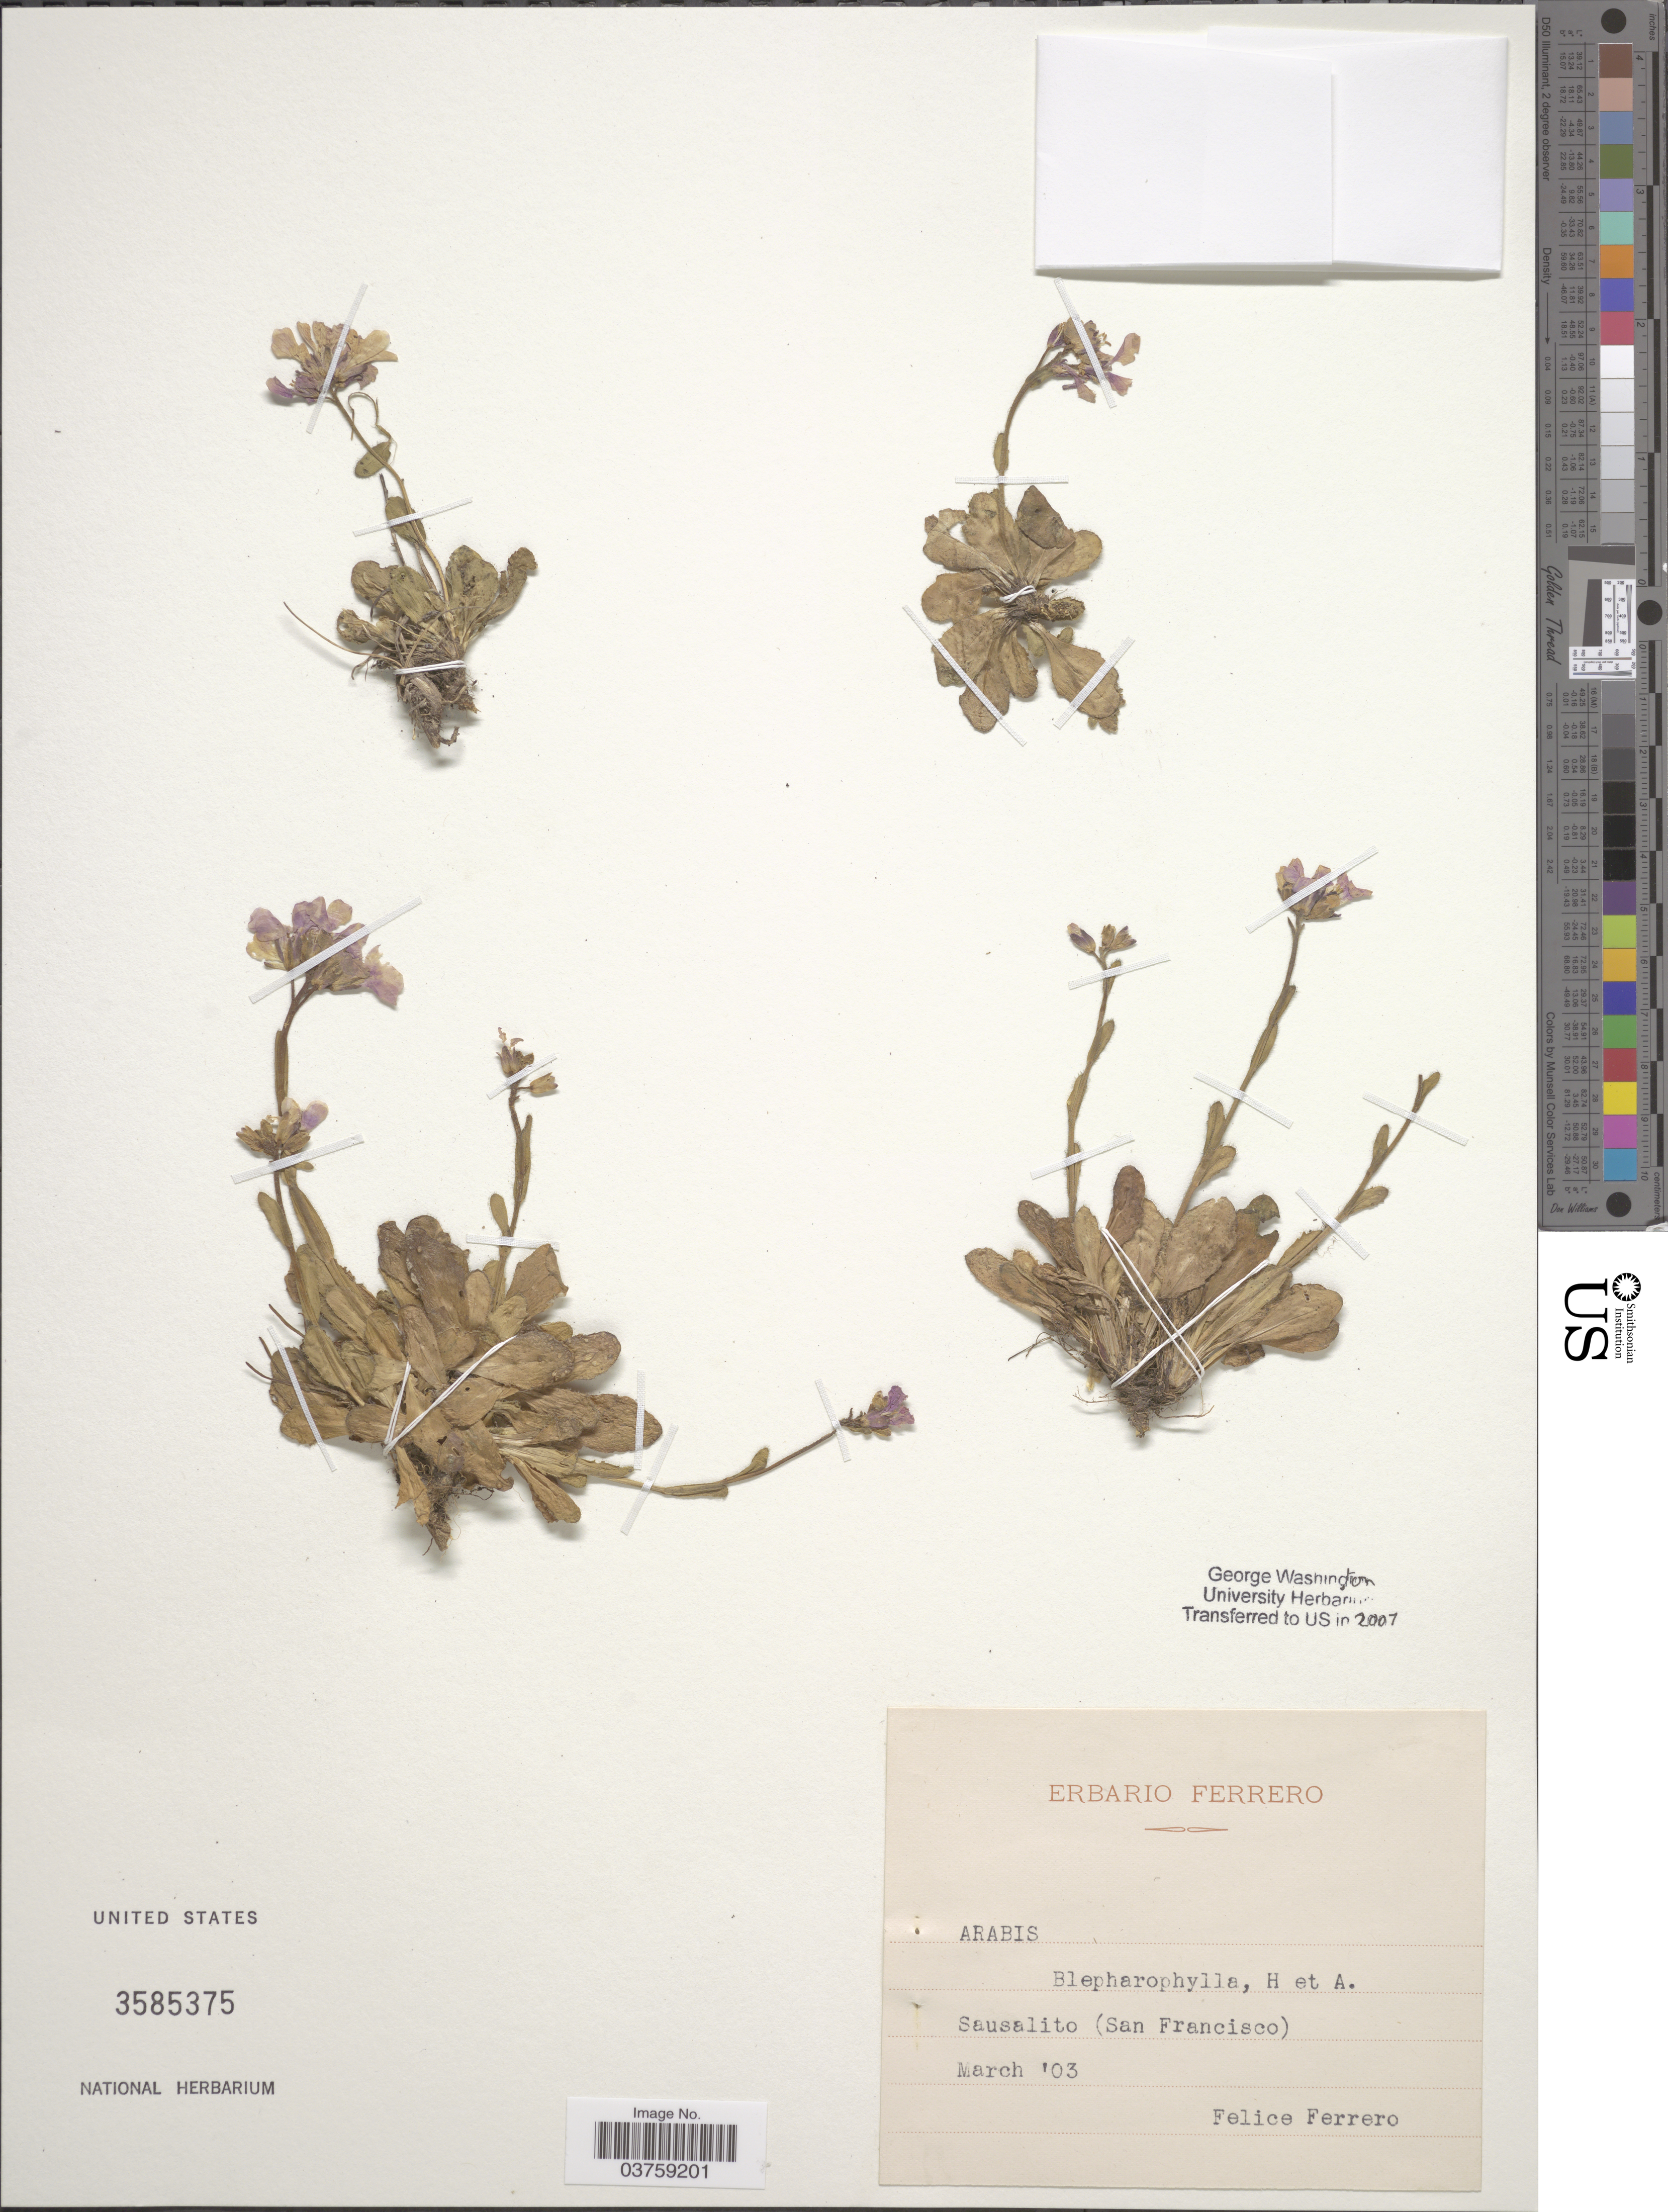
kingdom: Plantae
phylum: Tracheophyta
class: Magnoliopsida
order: Brassicales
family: Brassicaceae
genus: Arabis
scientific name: Arabis sp.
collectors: F. Ferrero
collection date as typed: Transcribed d/m/y: /3/3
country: United States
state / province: California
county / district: San Francisco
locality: Sausalito (San Francisco).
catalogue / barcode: US 3585375